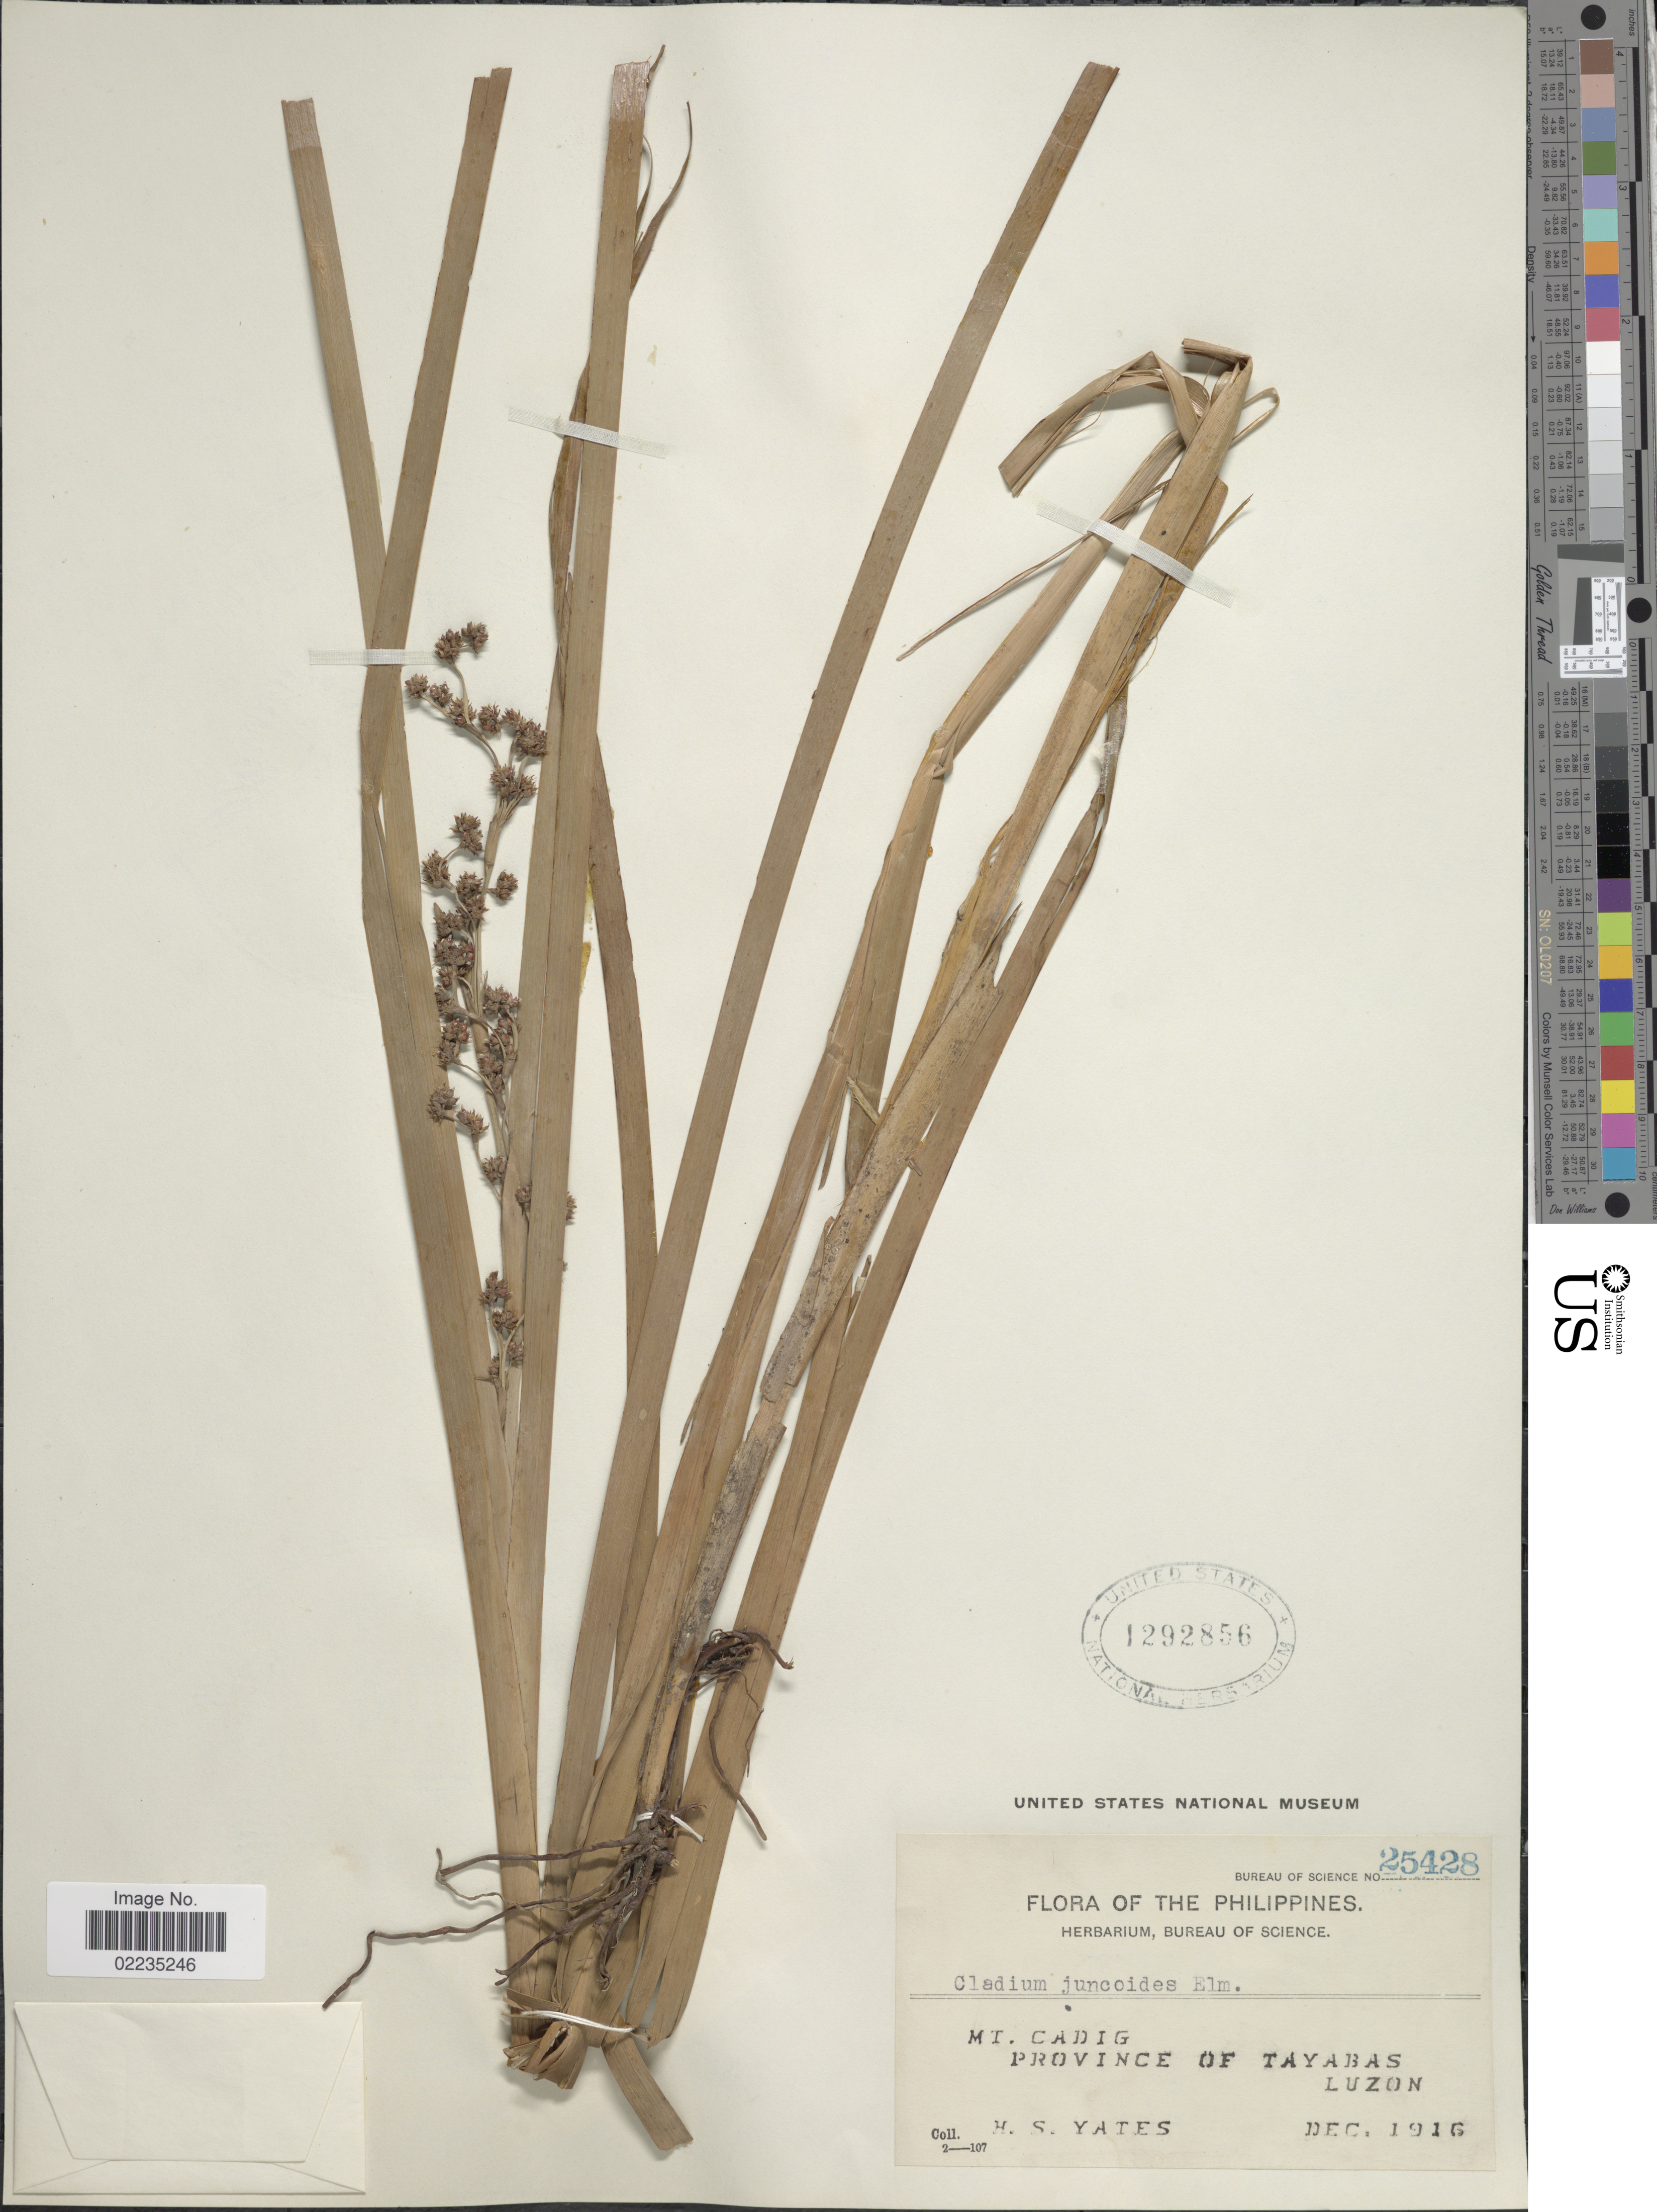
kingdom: Plantae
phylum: Tracheophyta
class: Liliopsida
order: Poales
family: Cyperaceae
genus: Machaerina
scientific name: Machaerina glomerata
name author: (Gaudich.) T. Koyama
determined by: Strong, Mark T., (BOT), Smithsonian Institution - National Museum of Natural History (UNITED STATES)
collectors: H. S. Yates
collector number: Bureau of Science 25428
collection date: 1916-12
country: Philippines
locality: Mt. Cadig, Province of Tayabas, Luzon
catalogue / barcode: US 1292856